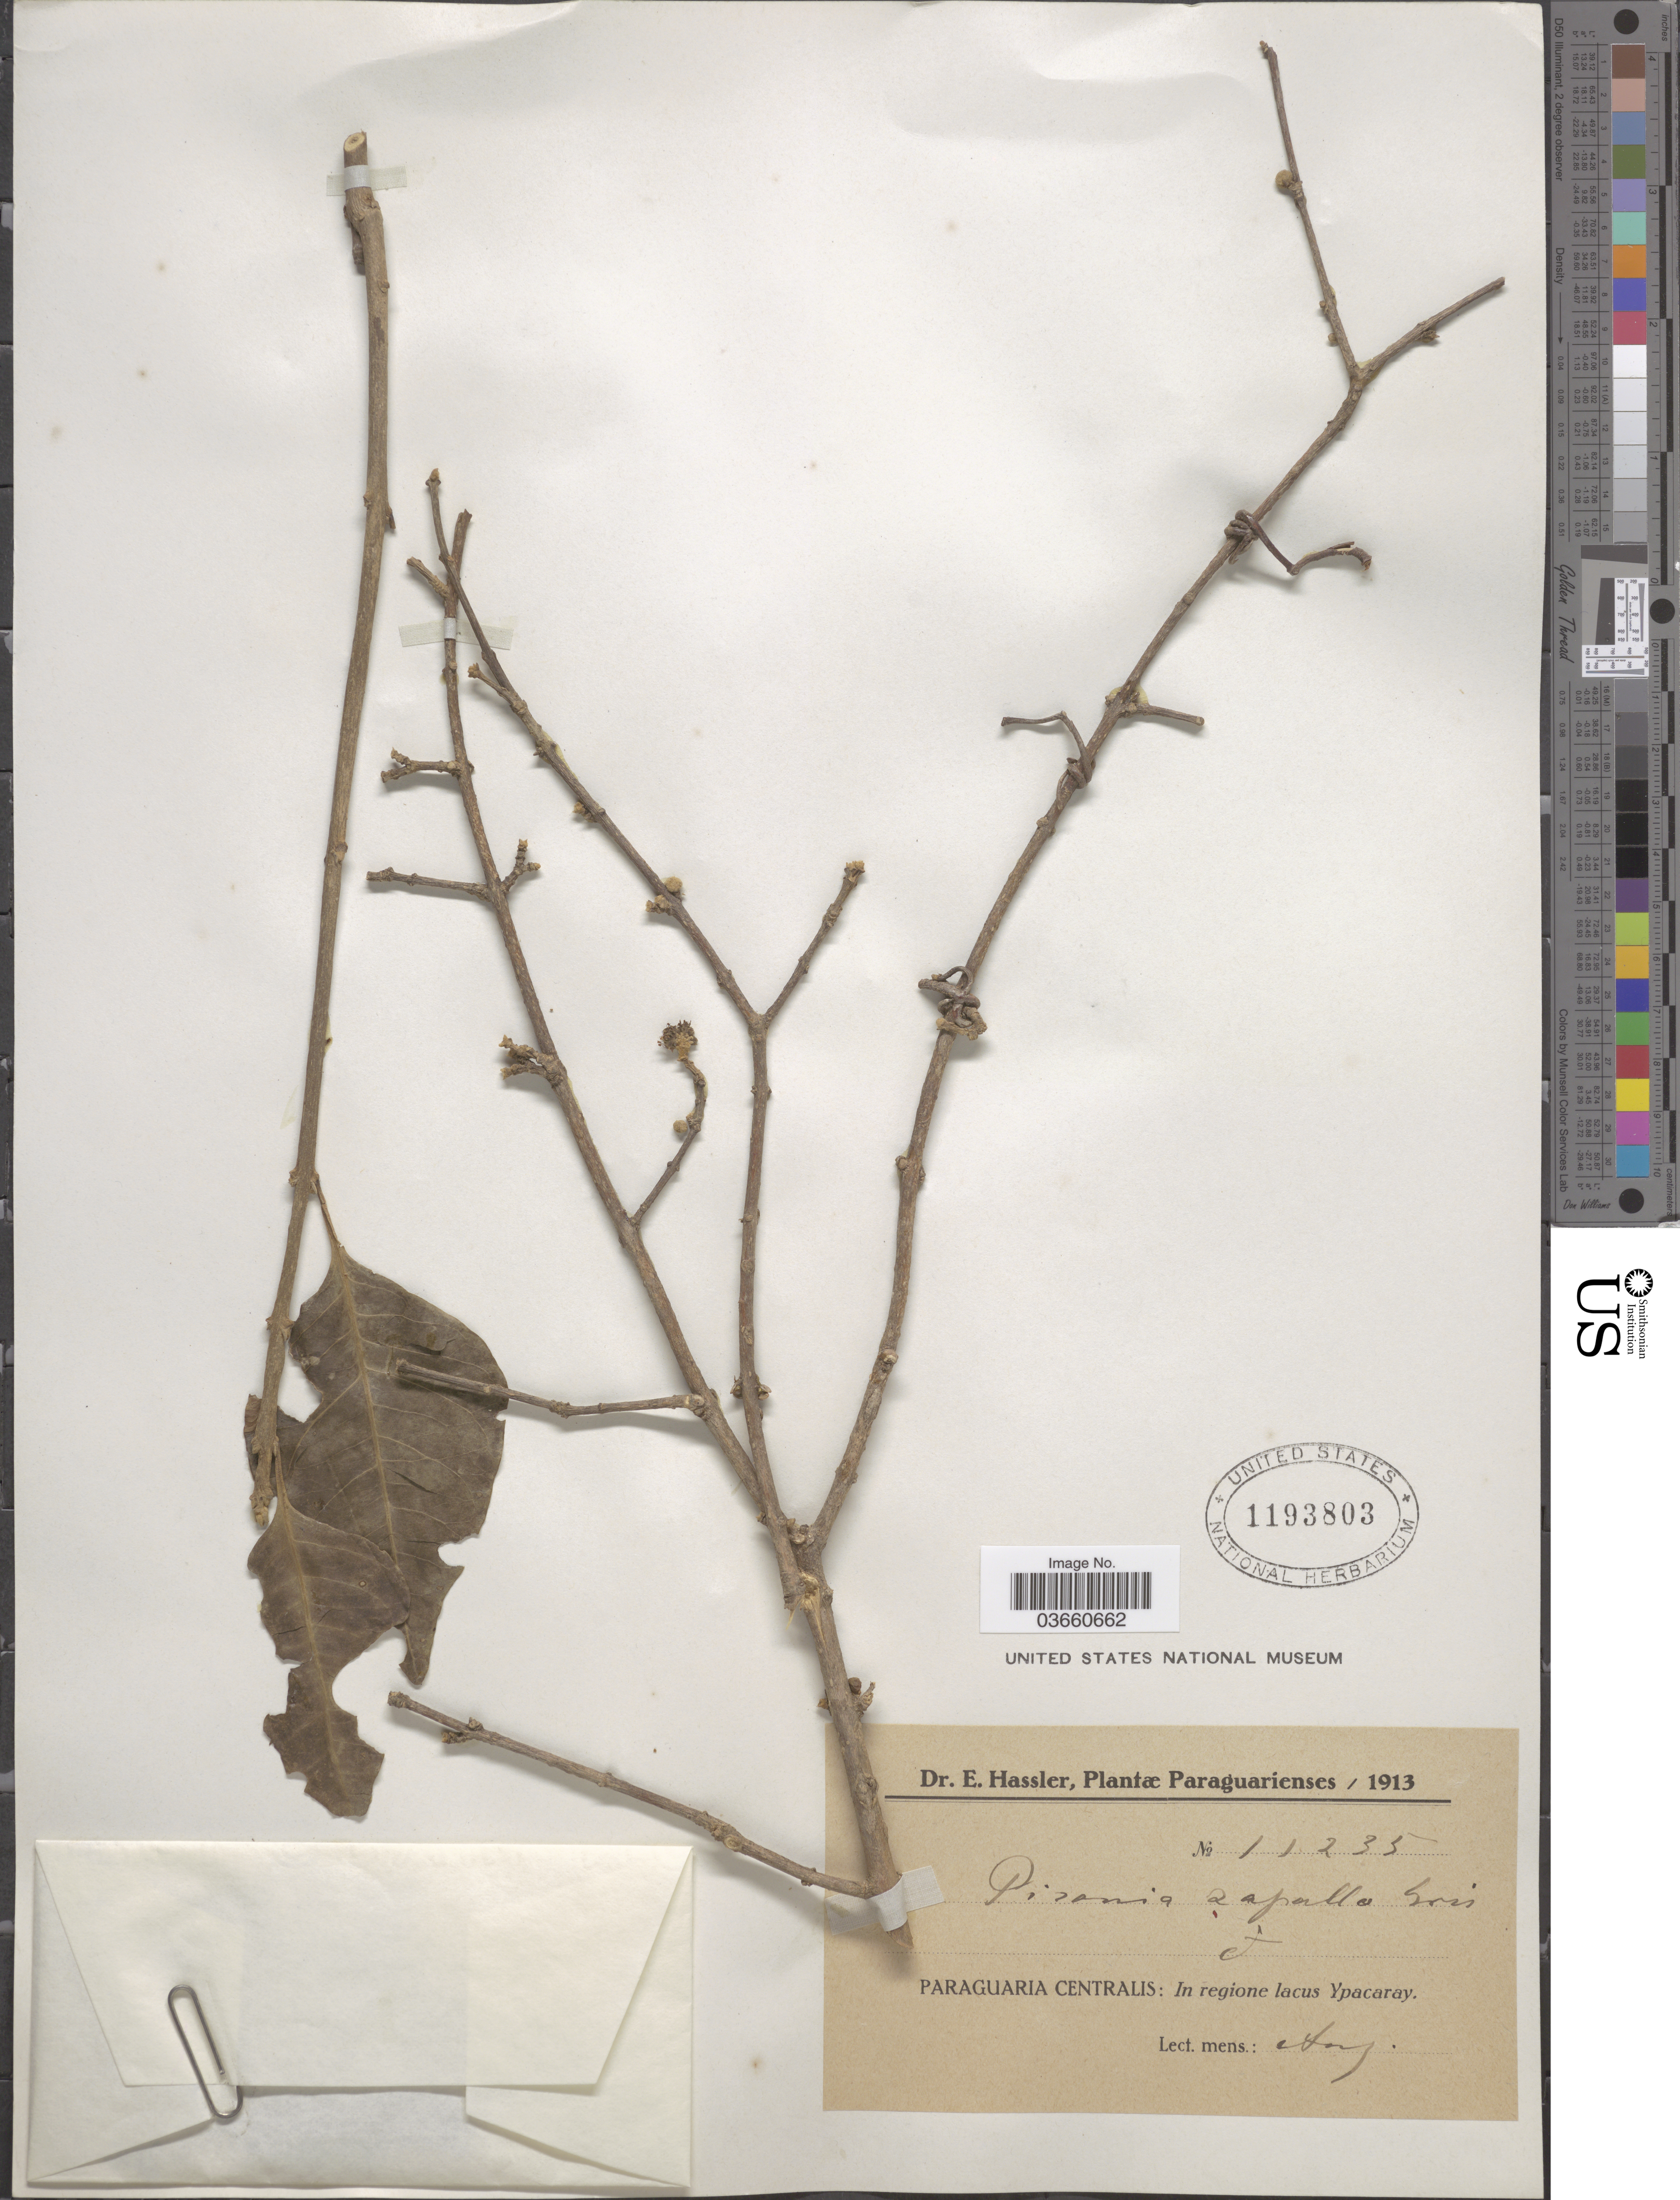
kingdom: Plantae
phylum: Tracheophyta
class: Magnoliopsida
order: Caryophyllales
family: Nyctaginaceae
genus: Pisonia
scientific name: Pisonia zapallo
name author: Griseb.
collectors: E. Hassler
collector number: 11235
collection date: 1913-08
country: Paraguay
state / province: Paraguari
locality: Paraguaria Centralis: in regione lacus Ypacaray.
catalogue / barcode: US 1193803